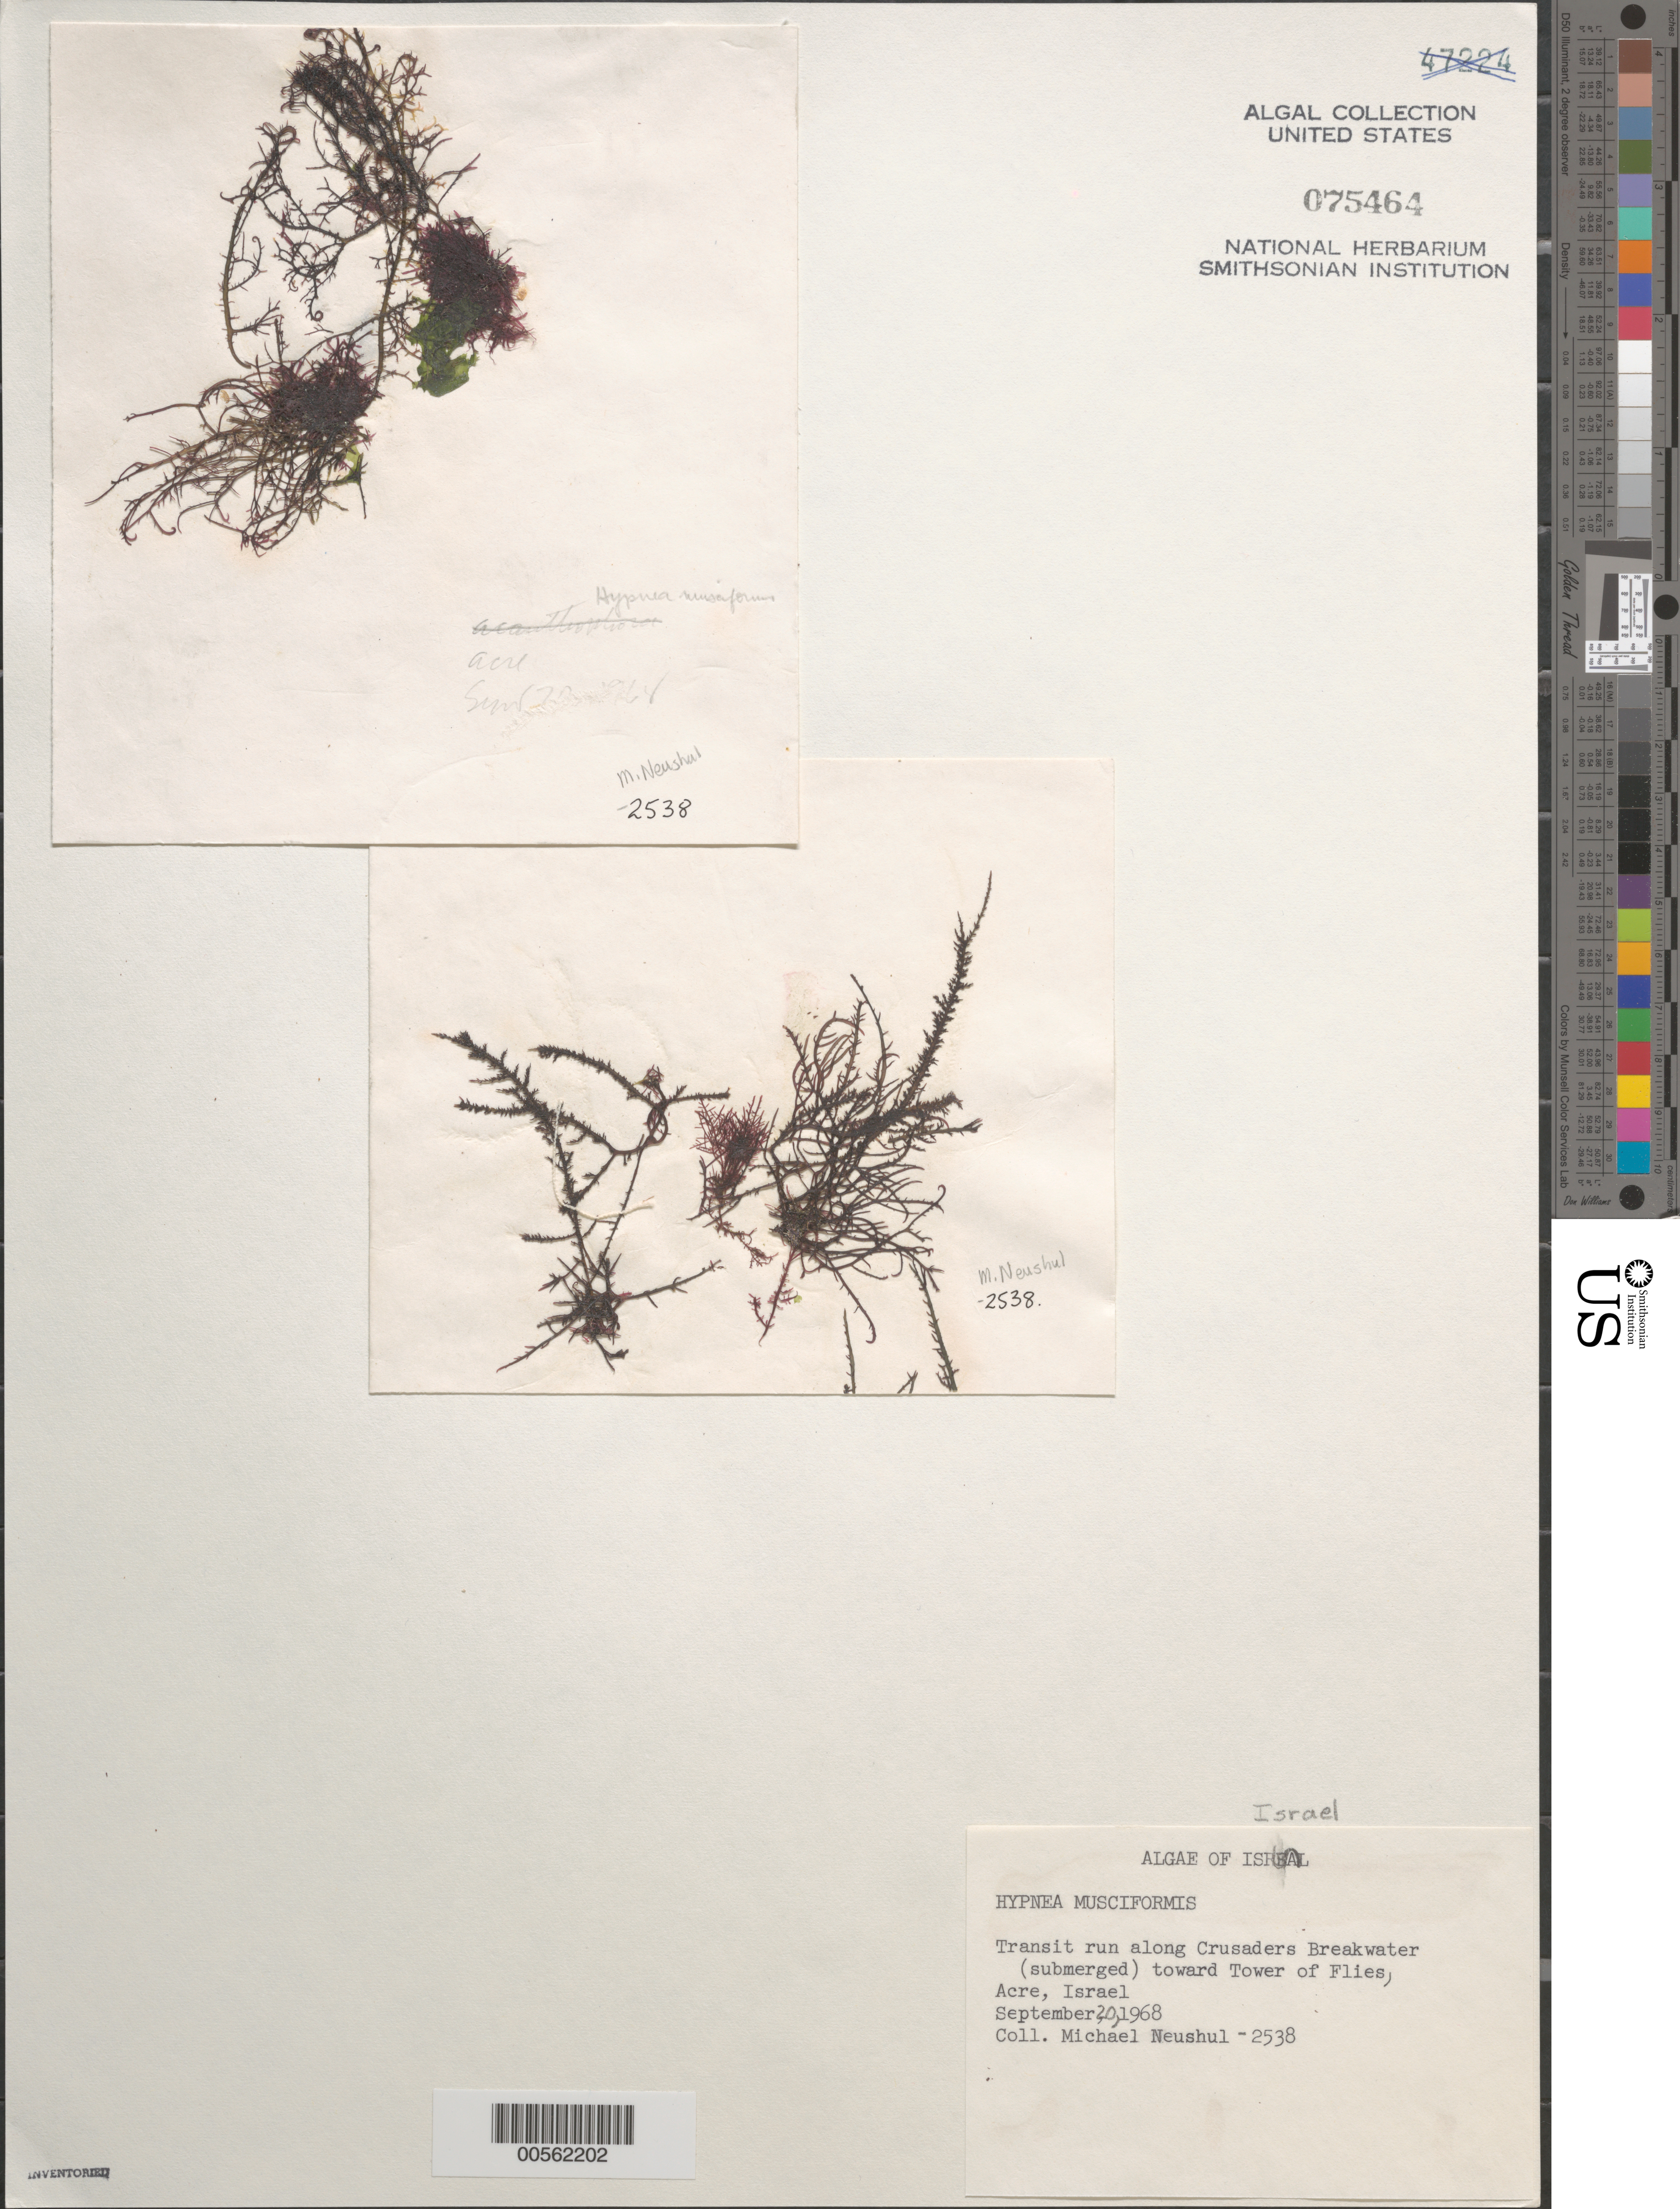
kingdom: Plantae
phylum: Rhodophyta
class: Florideophyceae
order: Gigartinales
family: Cystocloniaceae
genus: Hypnea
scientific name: Hypnea musciformis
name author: (Wulfen) J.V.Lamouroux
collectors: M. Neushul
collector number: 2538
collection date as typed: Sep 1968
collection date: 1968-09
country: Israel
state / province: Northern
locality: Crusaders Breakwater toward Tower of Flies, Acre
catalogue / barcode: US 75464